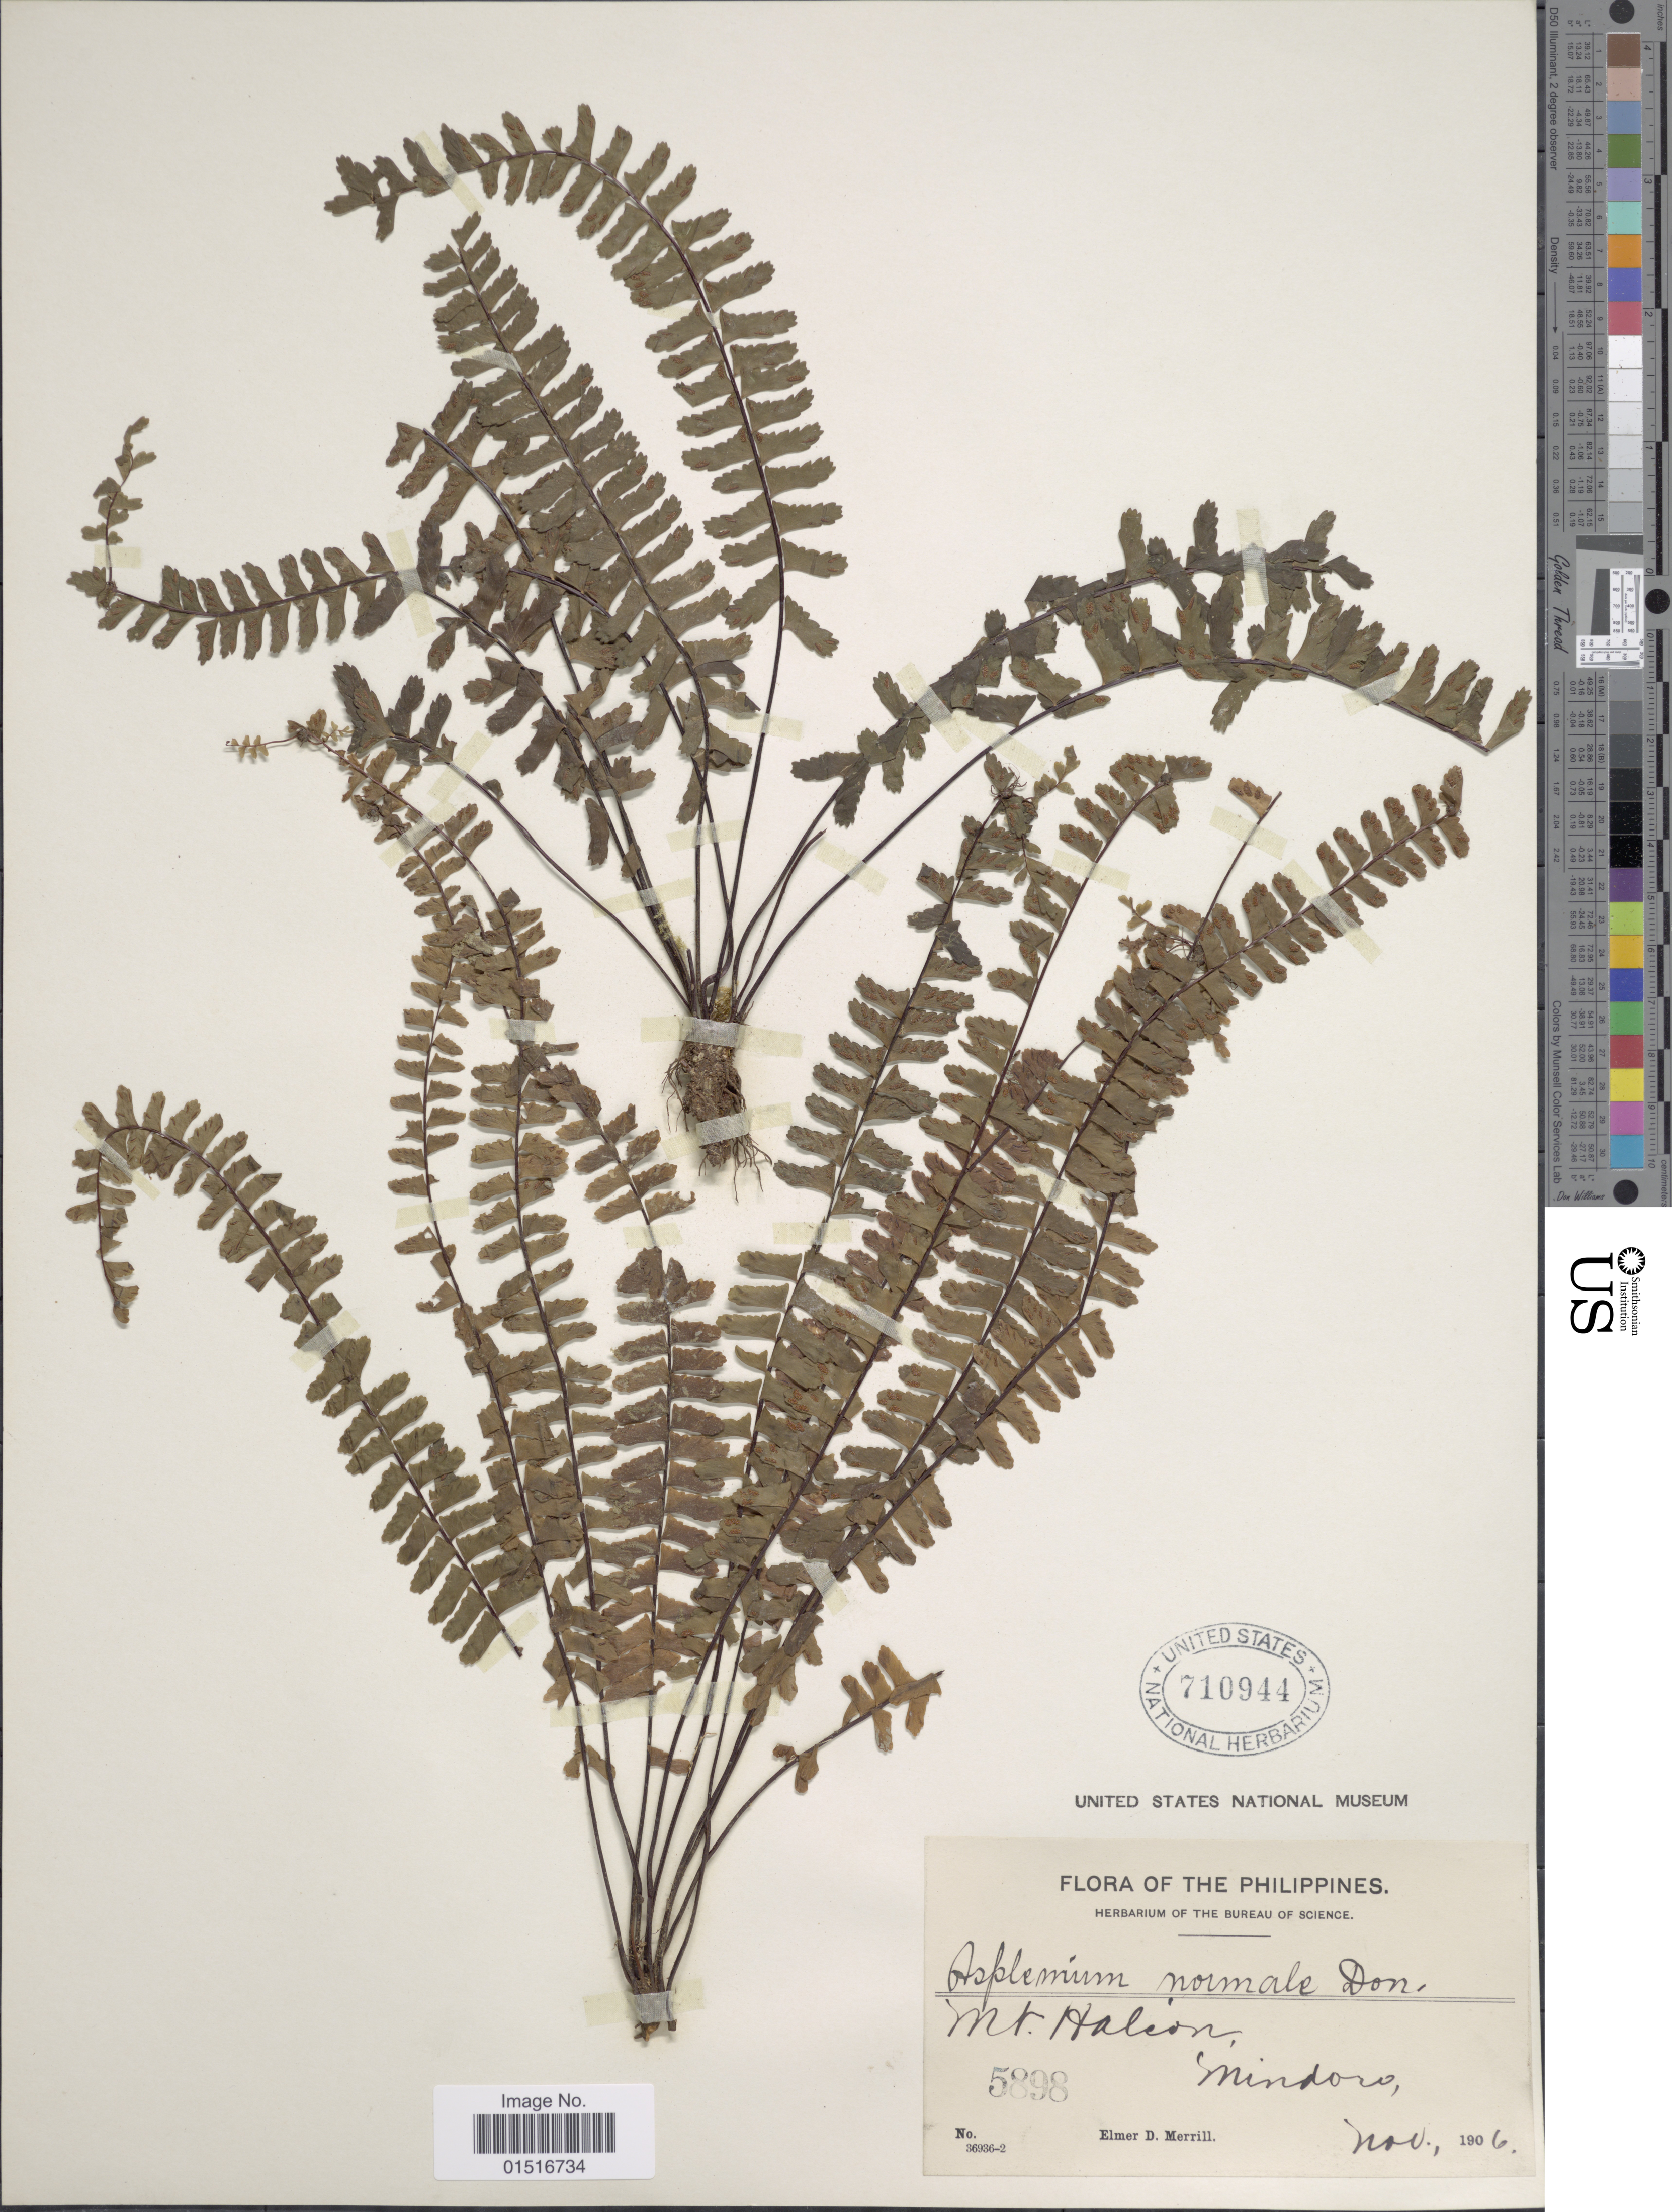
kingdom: Plantae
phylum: Tracheophyta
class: Polypodiopsida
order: Polypodiales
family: Aspleniaceae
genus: Asplenium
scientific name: Asplenium normale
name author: D. Don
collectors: E. D. Merrill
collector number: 5898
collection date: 1906-11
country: Philippines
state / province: Mimaropa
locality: Mt. Halcon, Mindoro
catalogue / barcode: US 710944